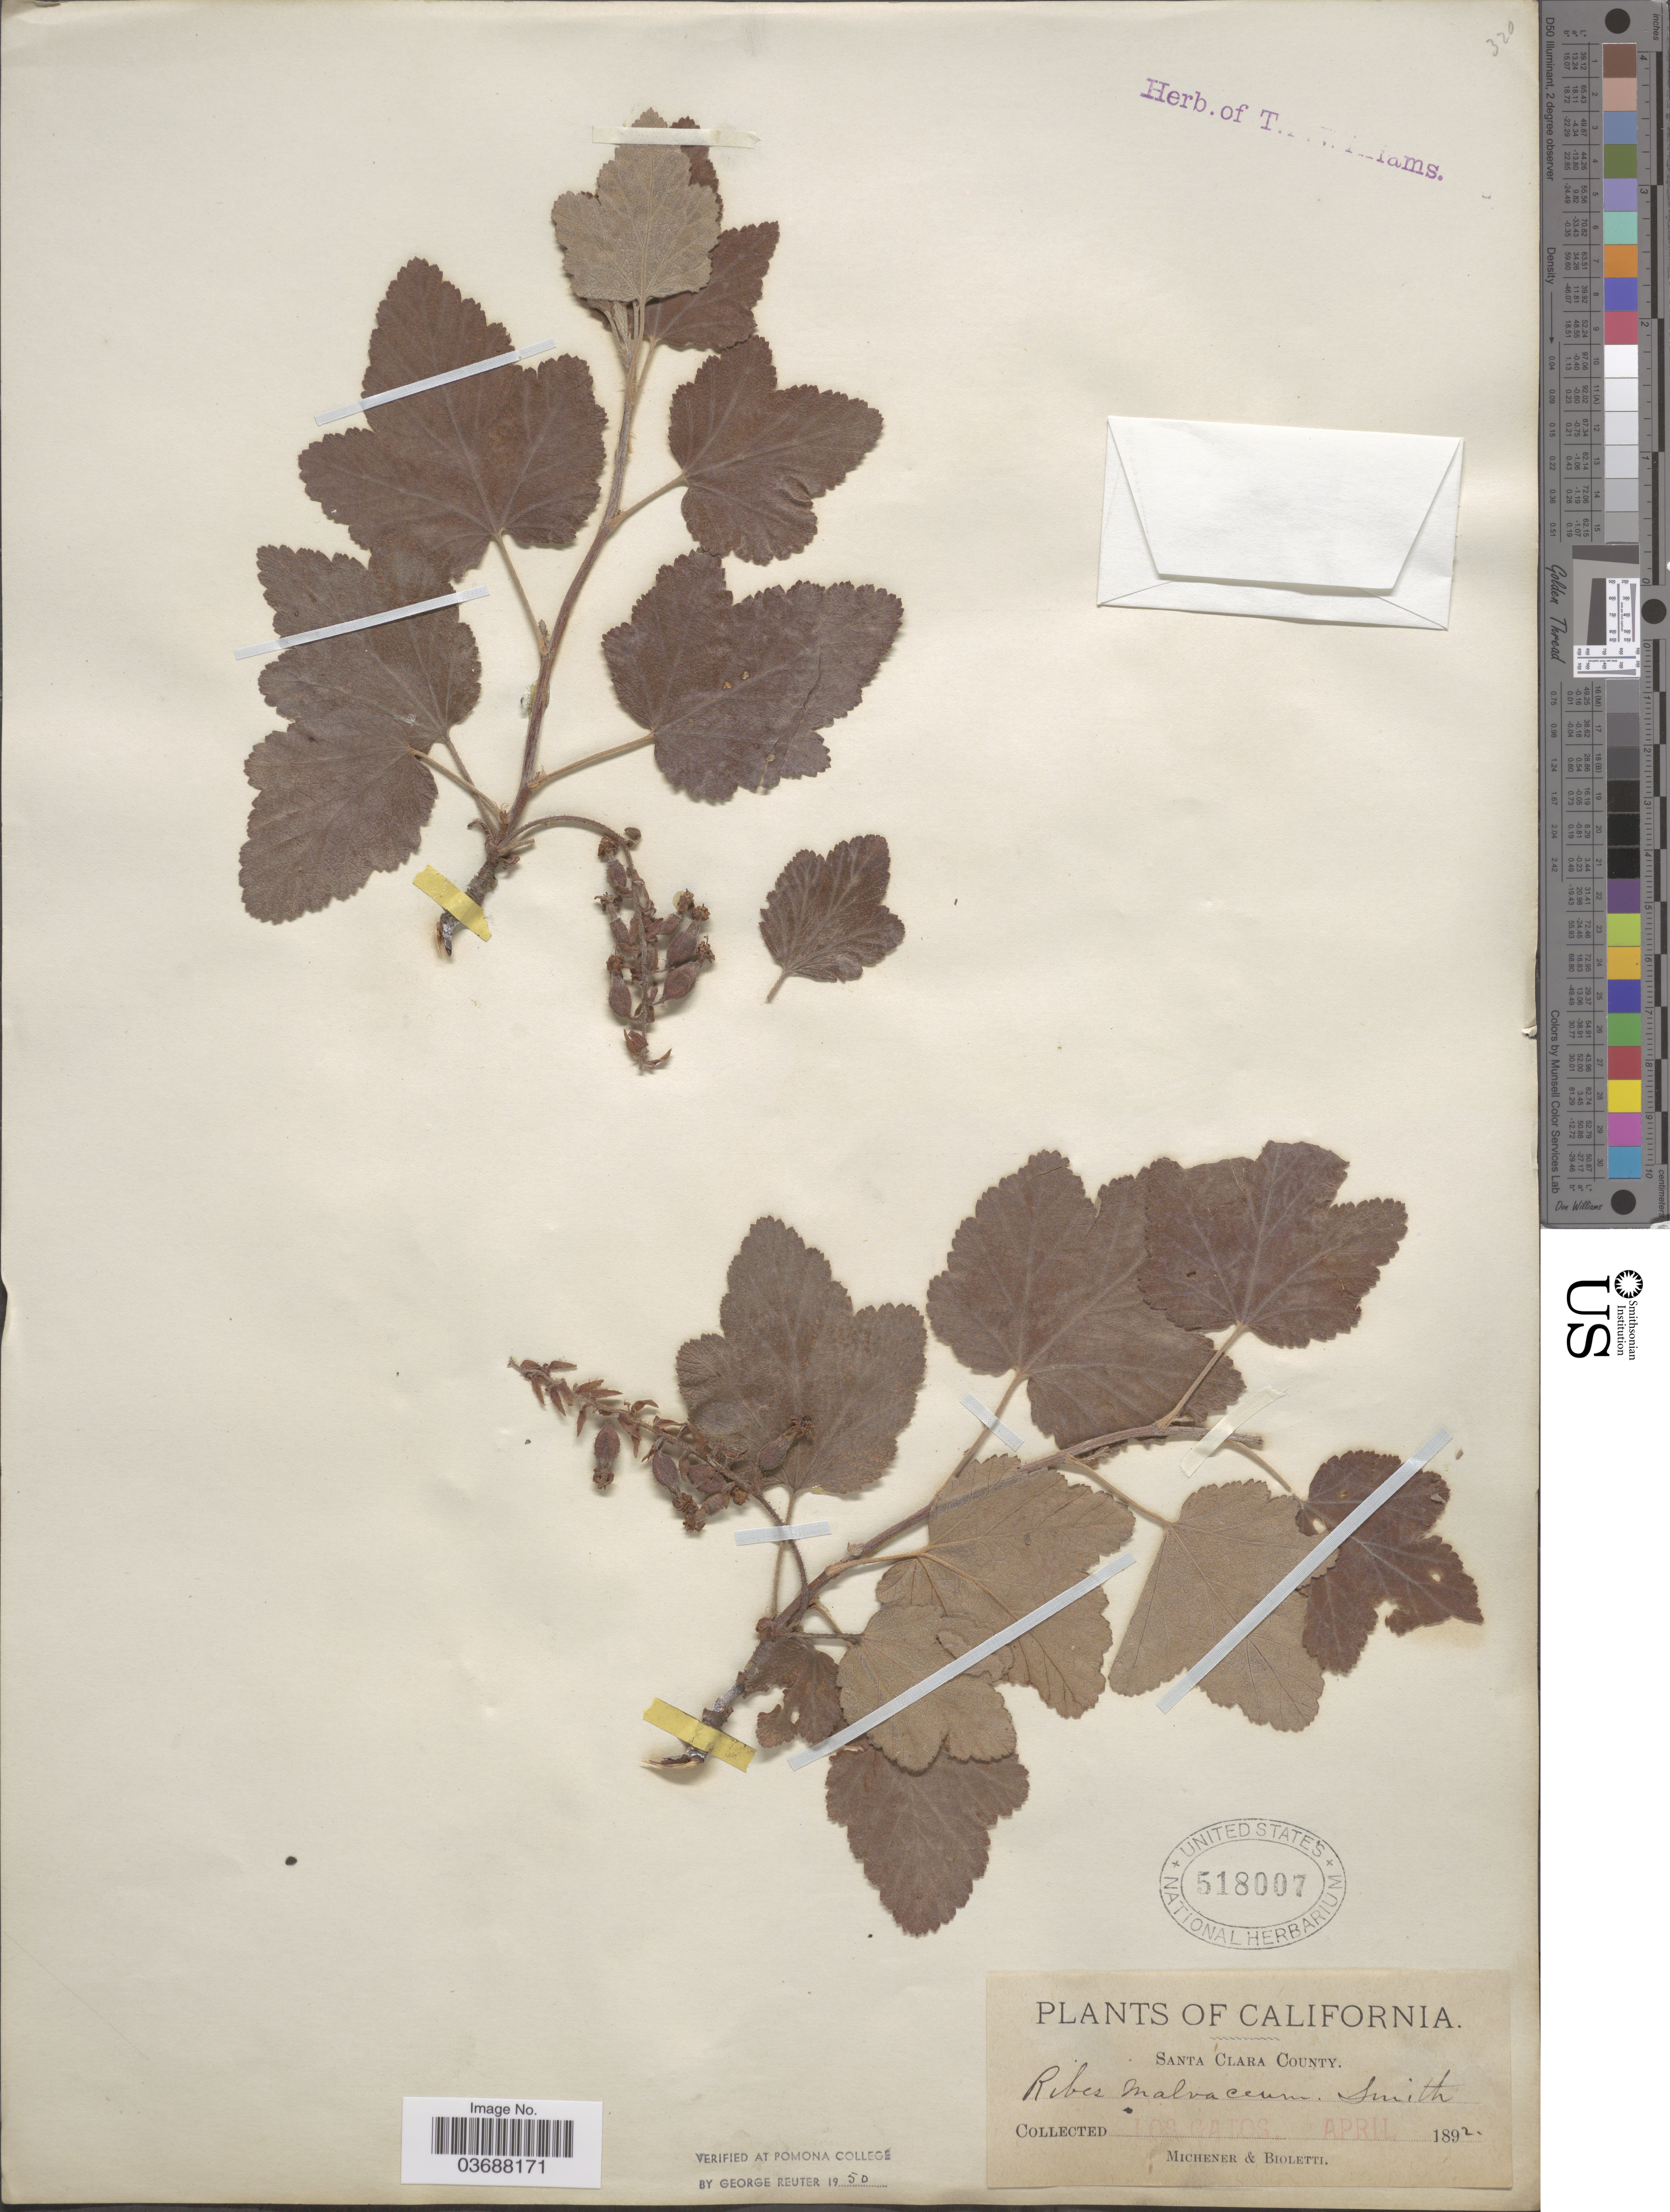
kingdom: Plantae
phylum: Tracheophyta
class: Magnoliopsida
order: Saxifragales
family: Grossulariaceae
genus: Ribes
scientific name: Ribes malvaceum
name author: Sm.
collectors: -. Michener & -- Bioletti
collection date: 1892-04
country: United States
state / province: California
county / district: Santa Clara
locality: Santa Clara County. Los Gatos.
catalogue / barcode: US 518007